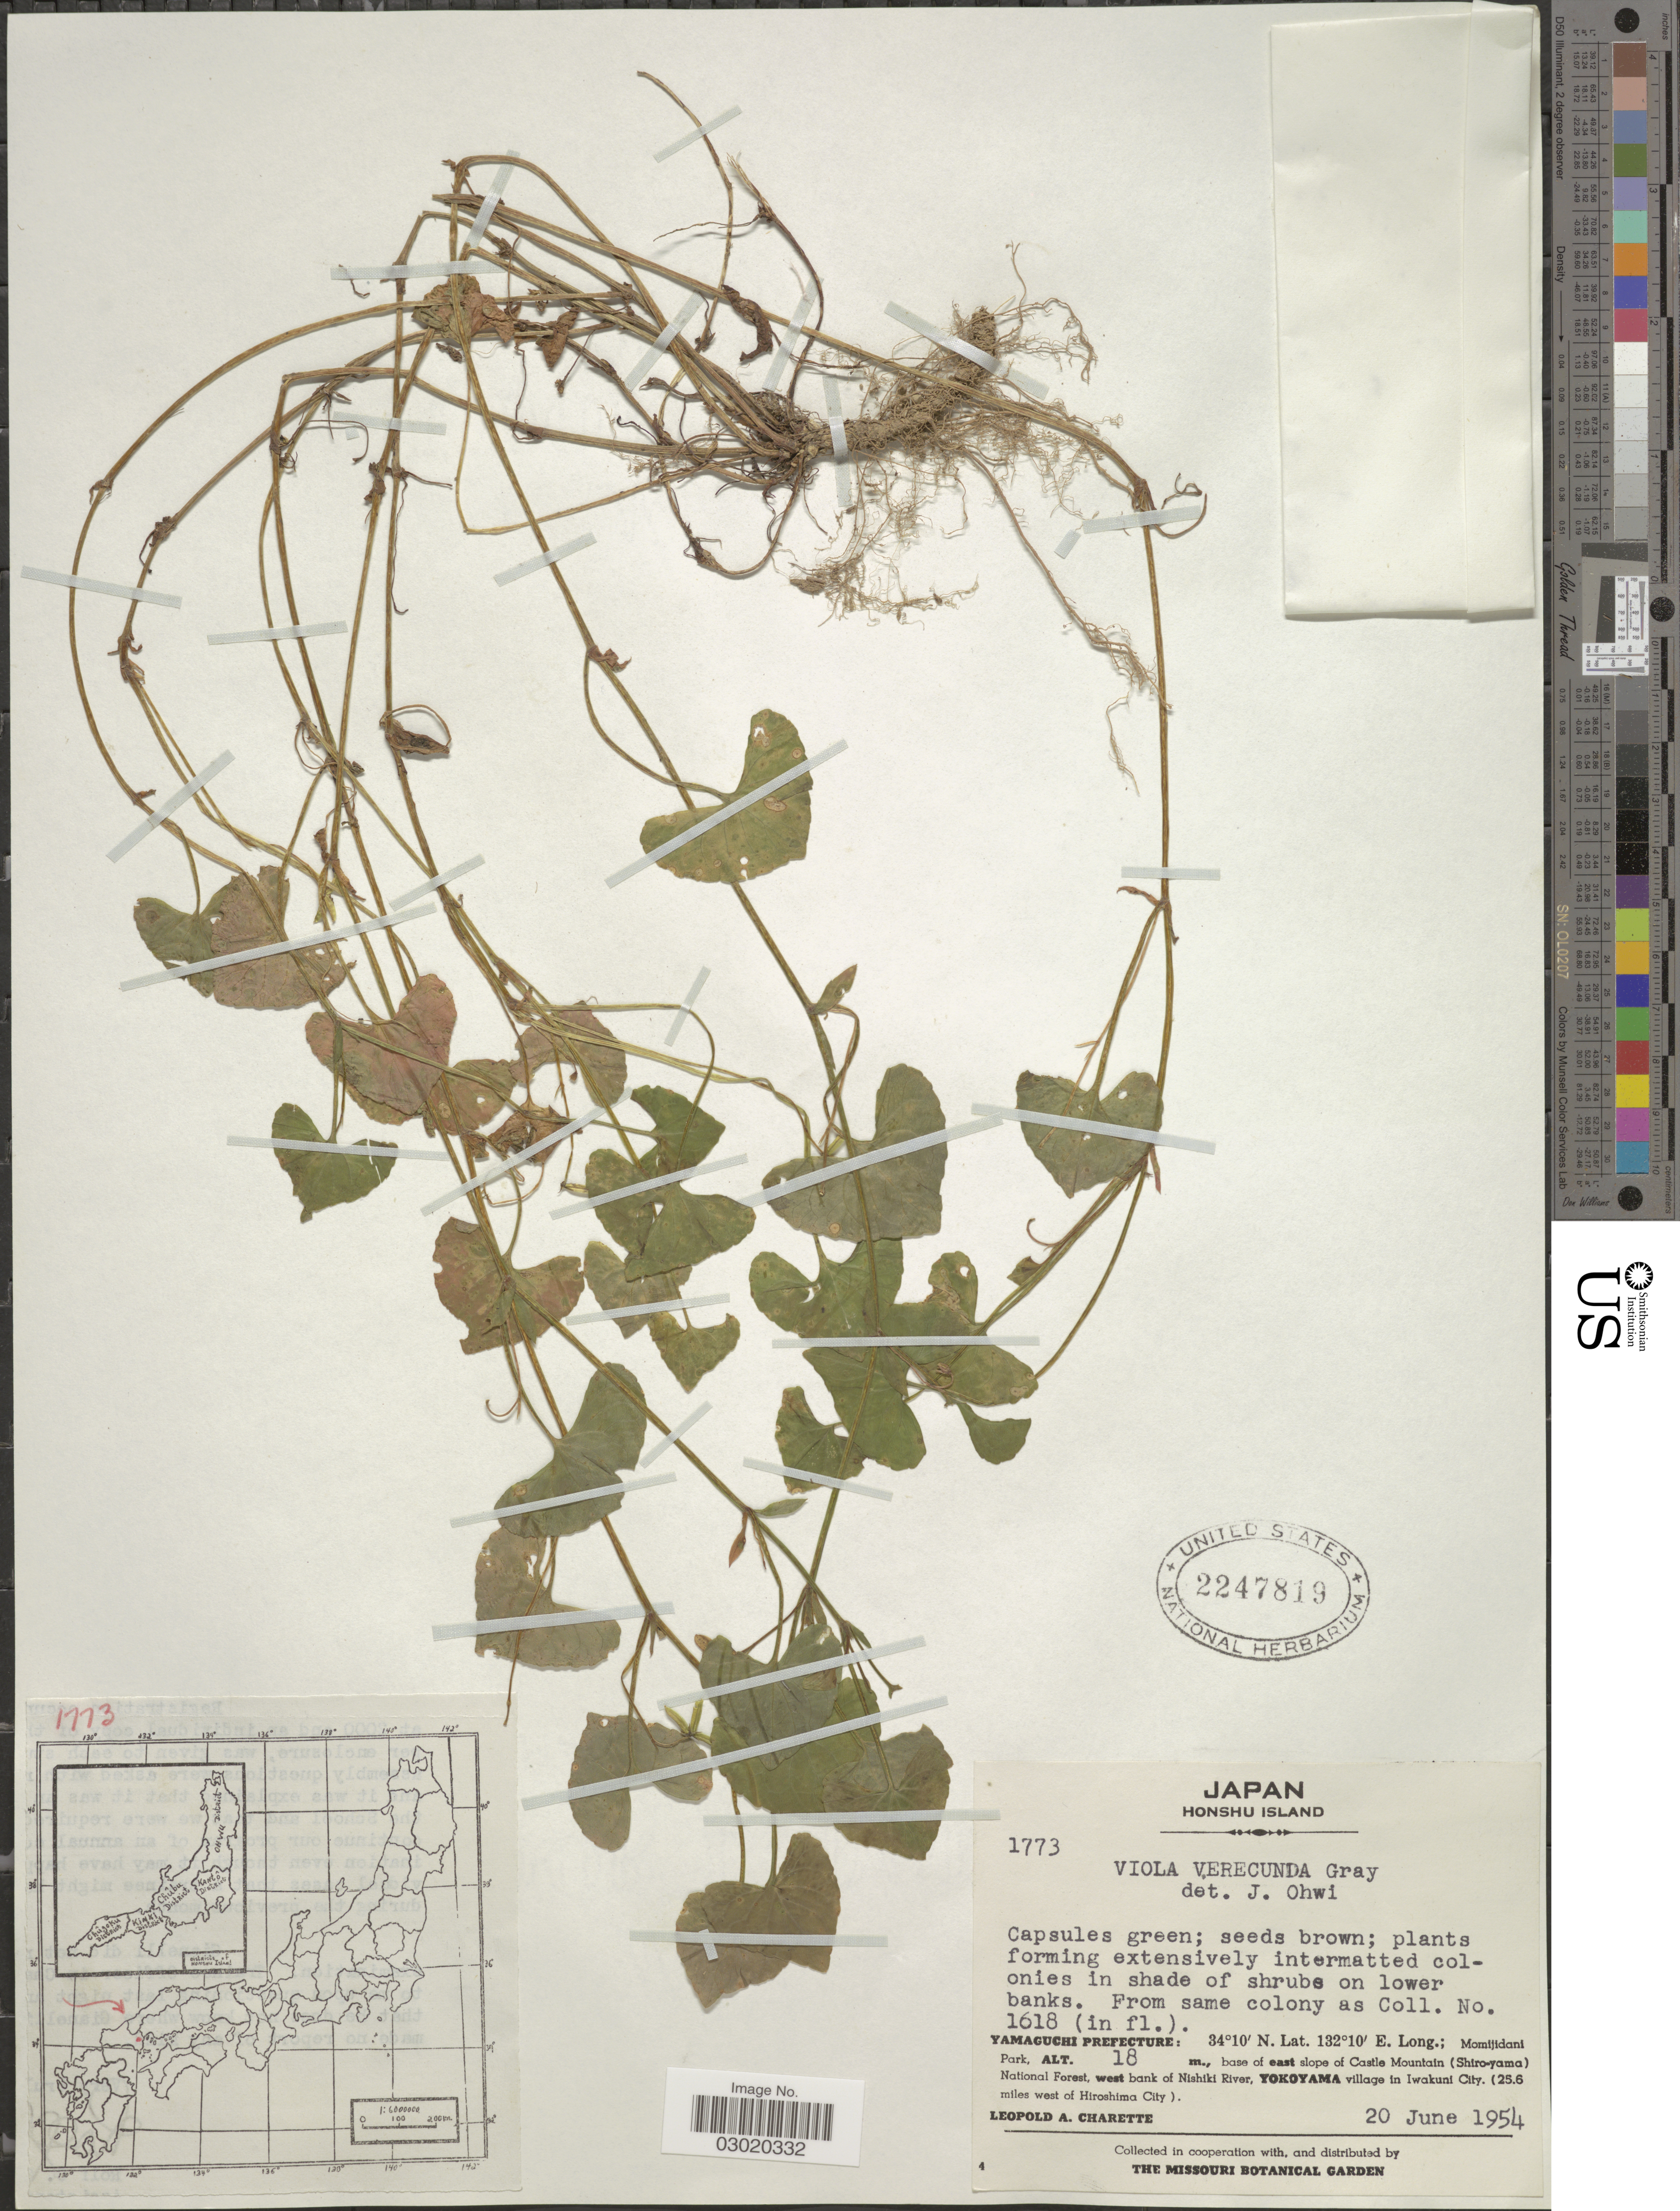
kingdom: Plantae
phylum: Tracheophyta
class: Magnoliopsida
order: Malpighiales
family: Violaceae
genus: Viola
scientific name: Viola verecunda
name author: A. Gray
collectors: L. A. Charette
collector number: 1773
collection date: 1954-06-20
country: Japan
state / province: Yamaguti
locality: Honshu Island. Yamaguchi Prefecture: Momijidani Park, base of east slope of Castle Mountain (Shiro-yama) National Forest, west bank of Nishiki River, Yokoyama village in Iwakuni City. (25.6 miles west of Hiroshima City).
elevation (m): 18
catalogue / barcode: US 2247819